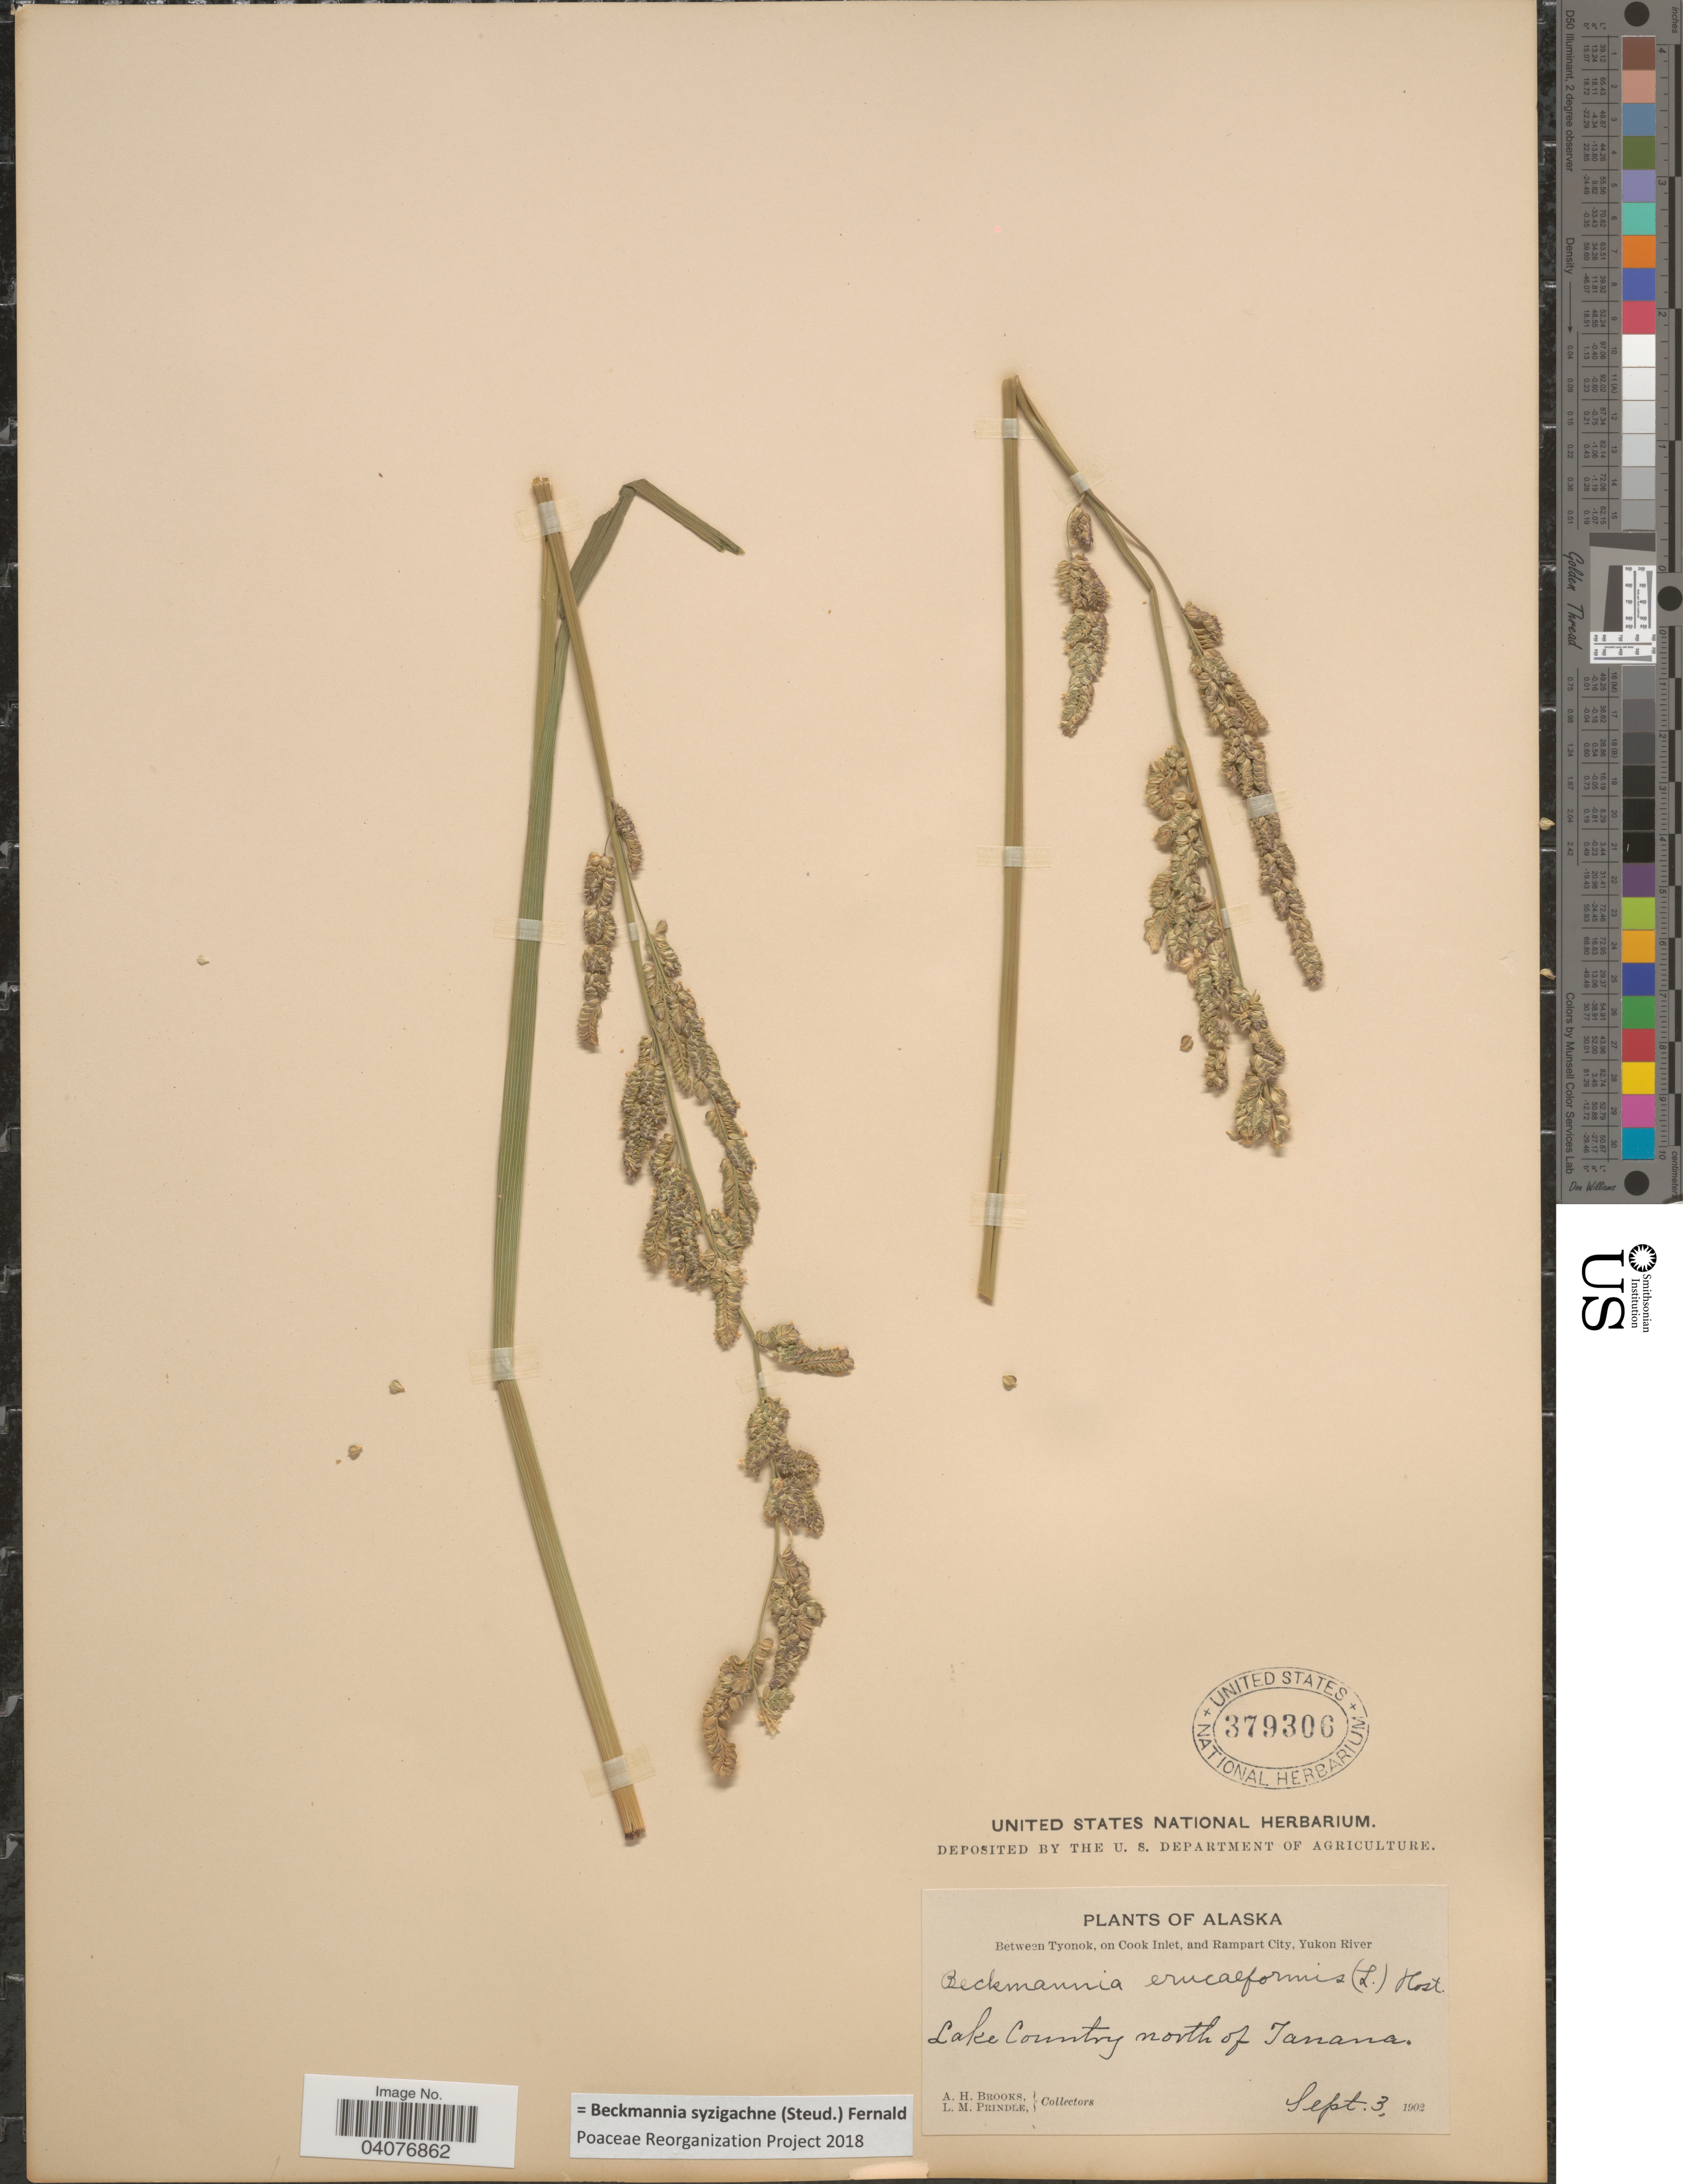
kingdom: Plantae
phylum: Tracheophyta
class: Liliopsida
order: Poales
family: Poaceae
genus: Beckmannia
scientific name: Beckmannia syzigachne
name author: (Steud.) Fernald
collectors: A. Brooks & L. Prindle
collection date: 1902-09-03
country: United States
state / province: Alaska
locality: Between Tyonok, on Cook Inlet, and Rampart City, Yukon River. Lake Country north of Tanana.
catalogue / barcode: US 379306